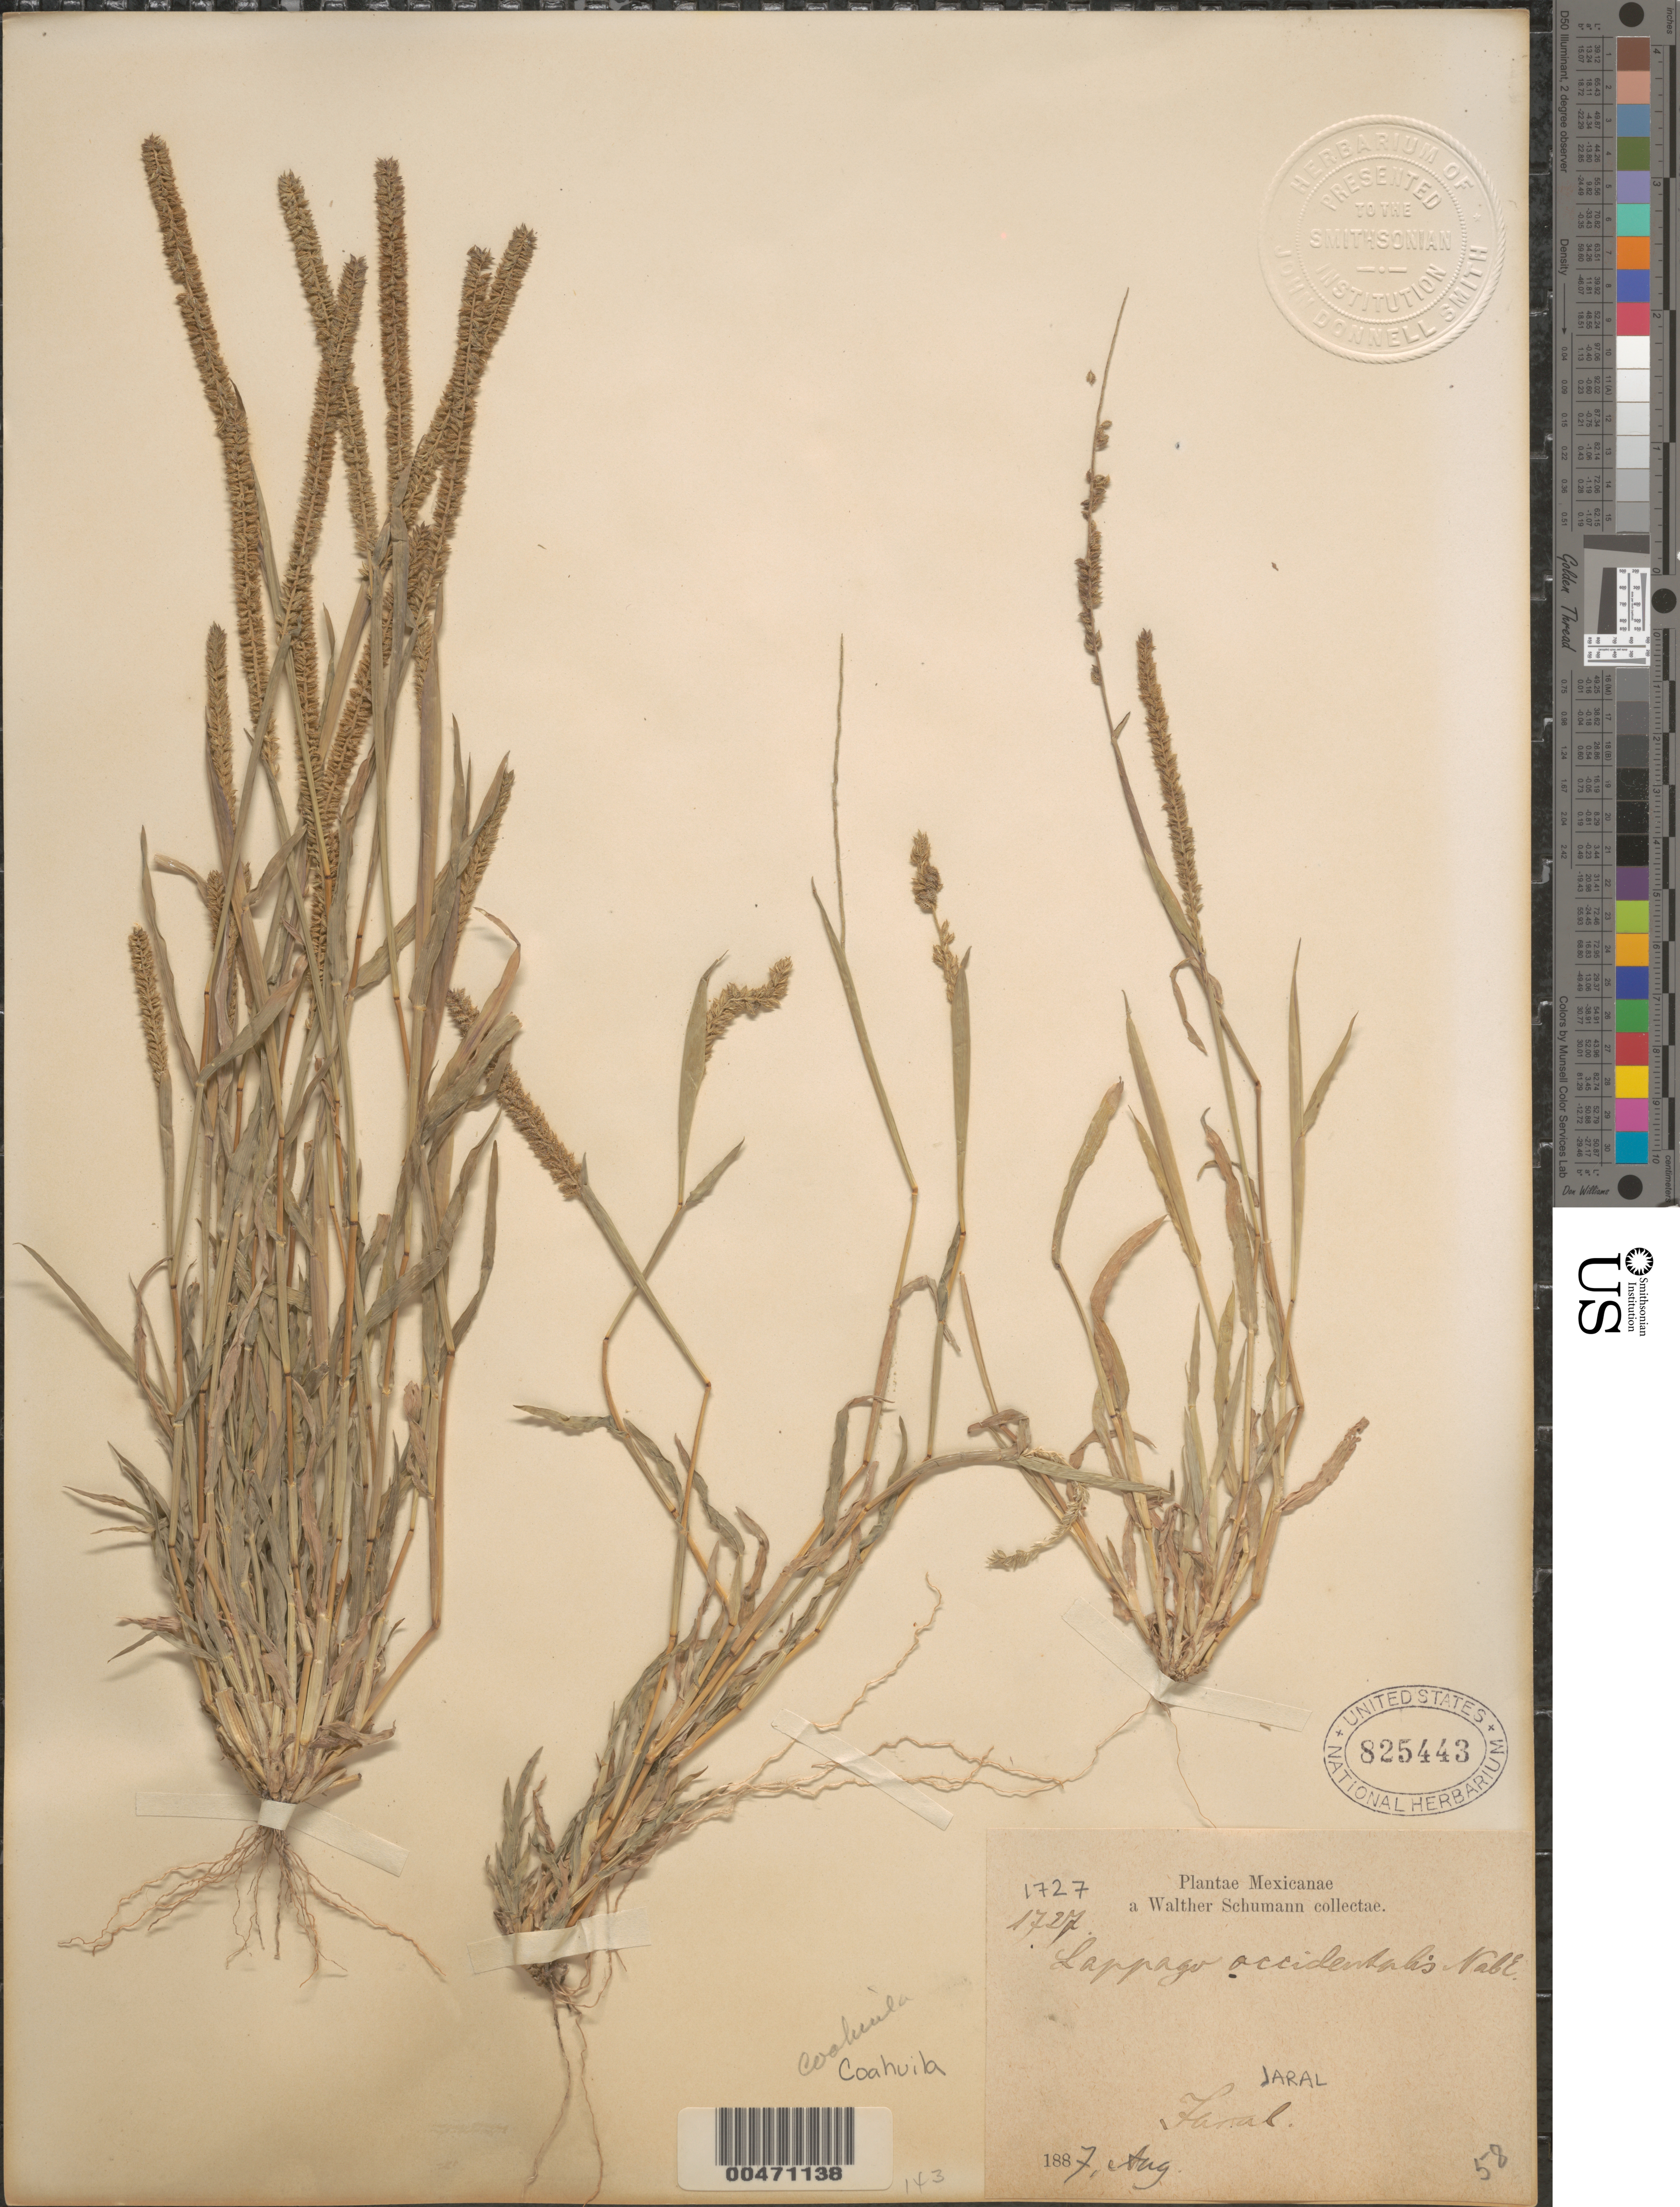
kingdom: Plantae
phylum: Tracheophyta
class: Liliopsida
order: Poales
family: Poaceae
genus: Tragus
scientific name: Tragus berteronianus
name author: Schult.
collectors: W. Schumann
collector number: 1727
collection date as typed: Aug 1887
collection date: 1887-08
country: Mexico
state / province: Coahuila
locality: Jaral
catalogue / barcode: US 825443